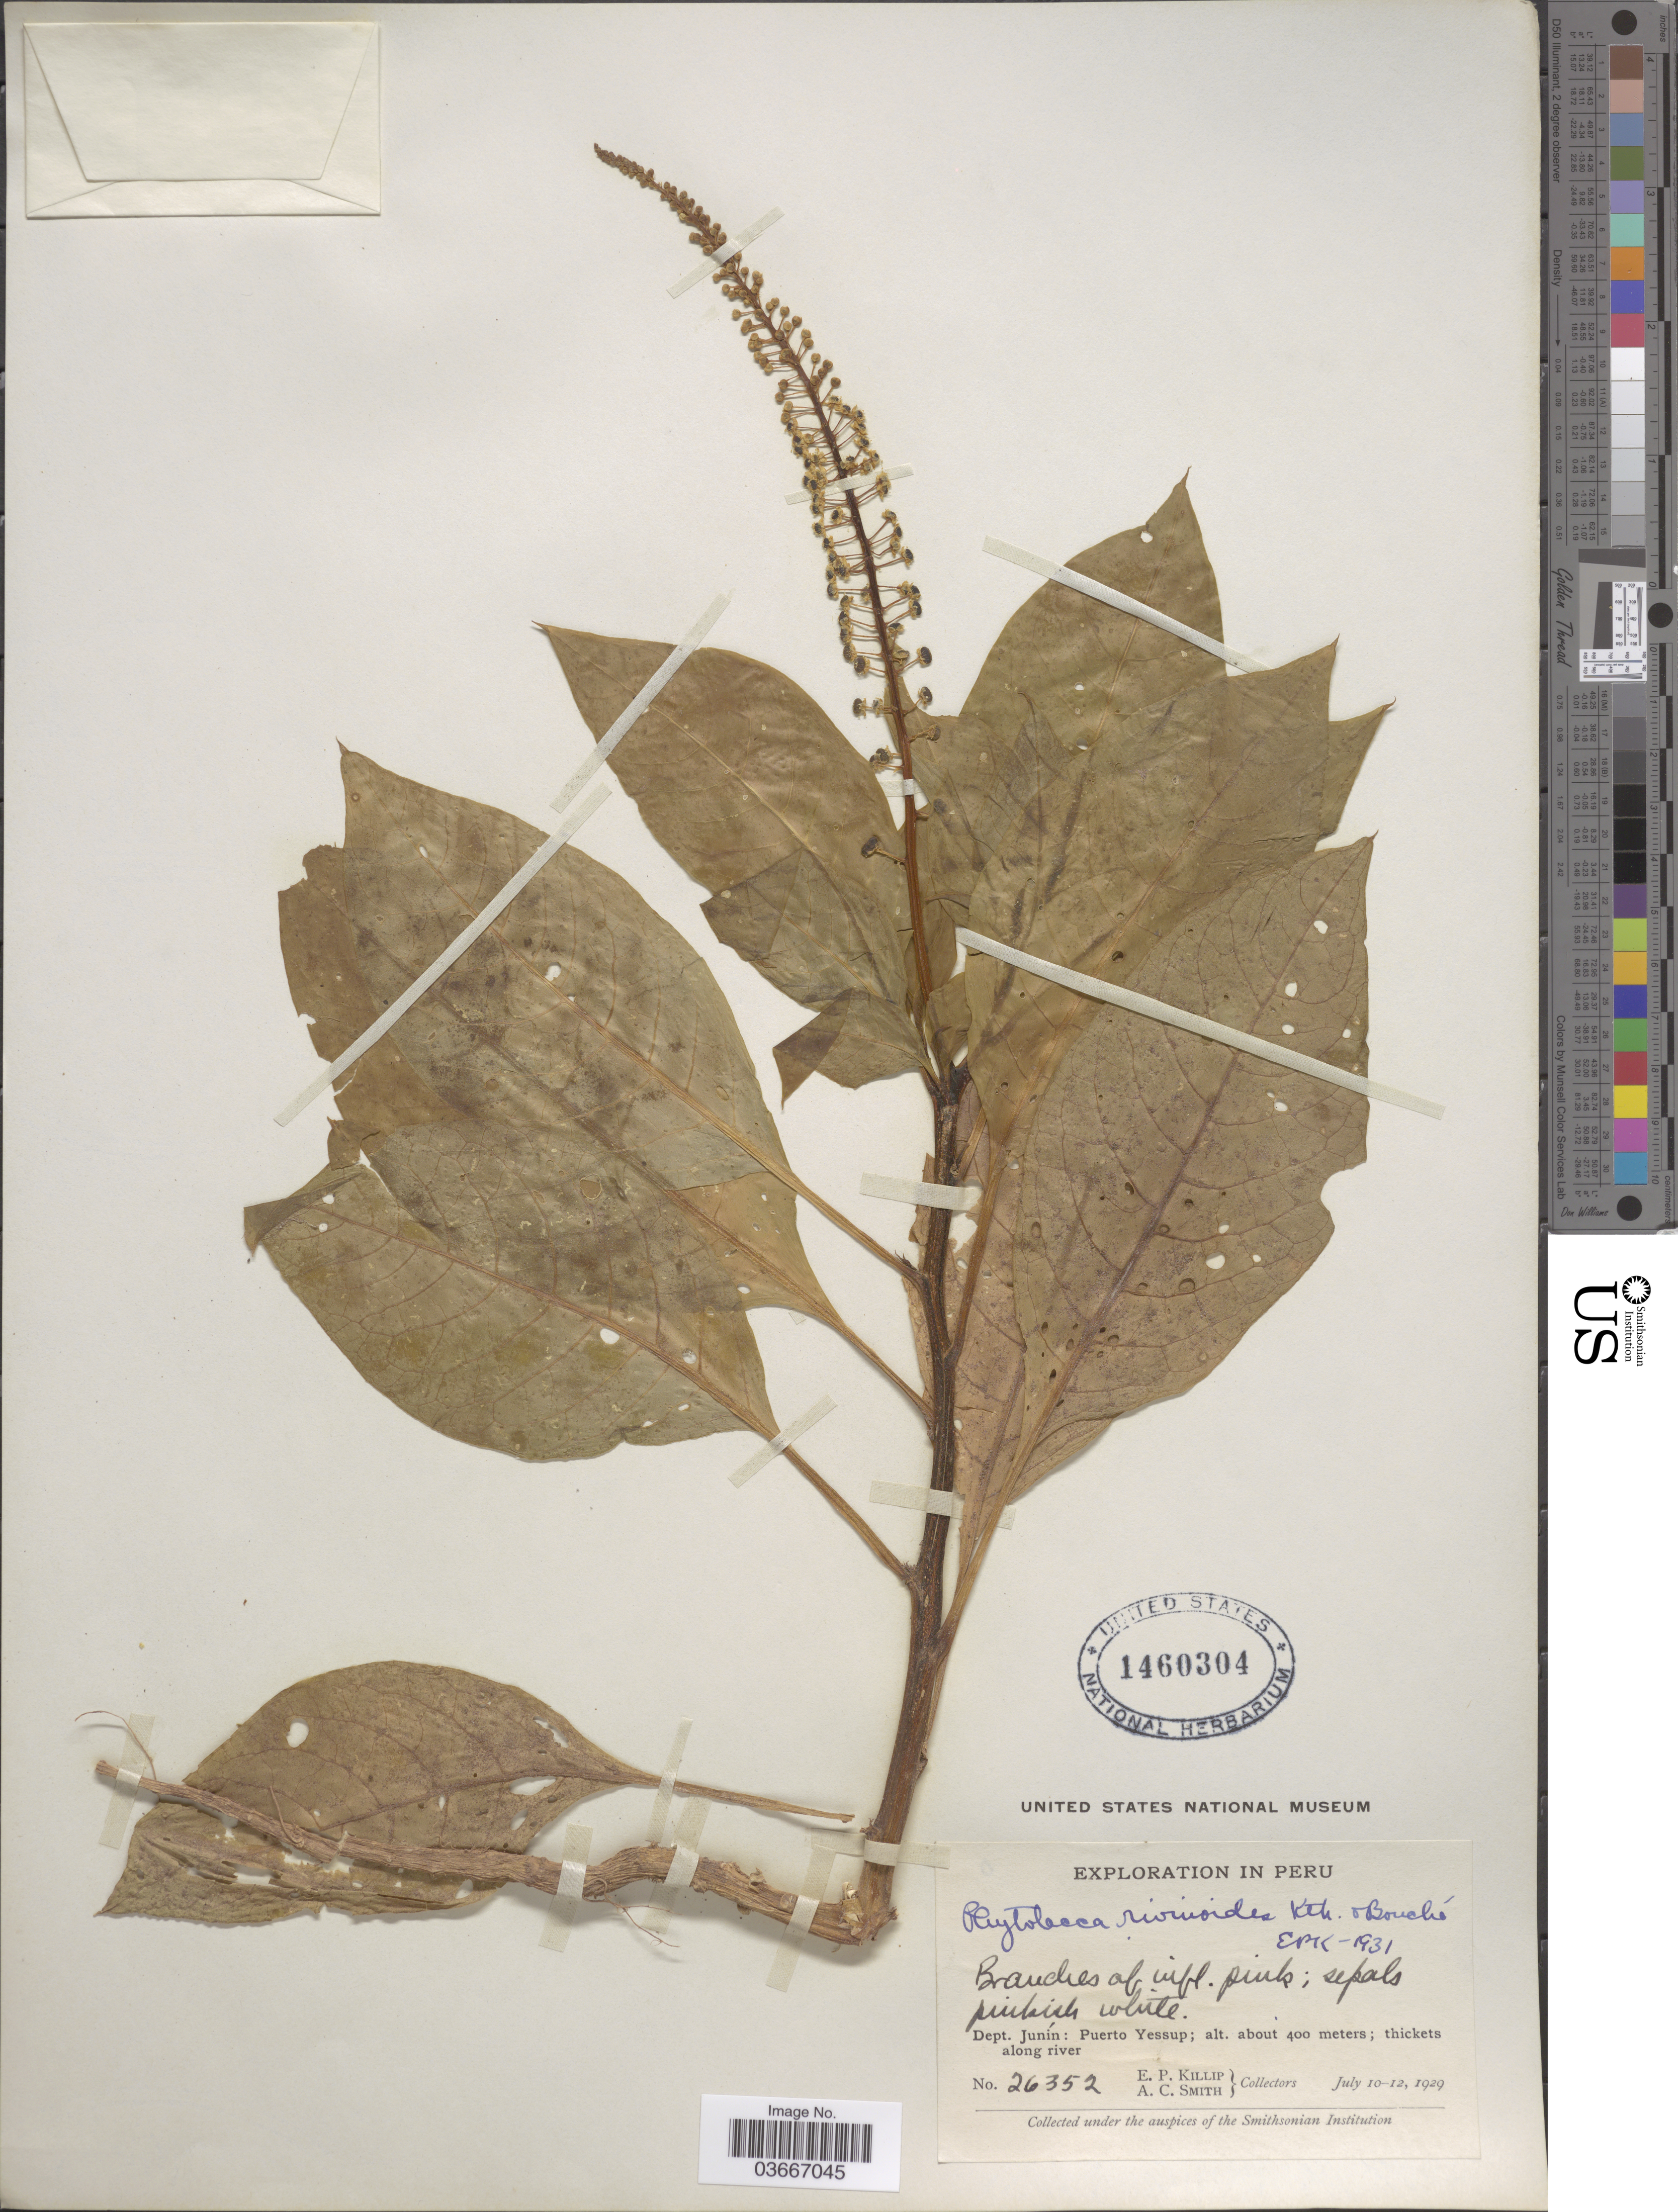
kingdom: Plantae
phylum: Tracheophyta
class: Magnoliopsida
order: Caryophyllales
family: Phytolaccaceae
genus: Phytolacca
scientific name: Phytolacca rivinoides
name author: Kunth & C.D. Bouché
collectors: E. P. Killip & A. C. Smith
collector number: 26352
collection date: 1929-07-10/1929-07-12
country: Peru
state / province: Junín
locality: Dept. Junín: Puerto Yessup; thickets along river.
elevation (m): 400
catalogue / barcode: US 1460304